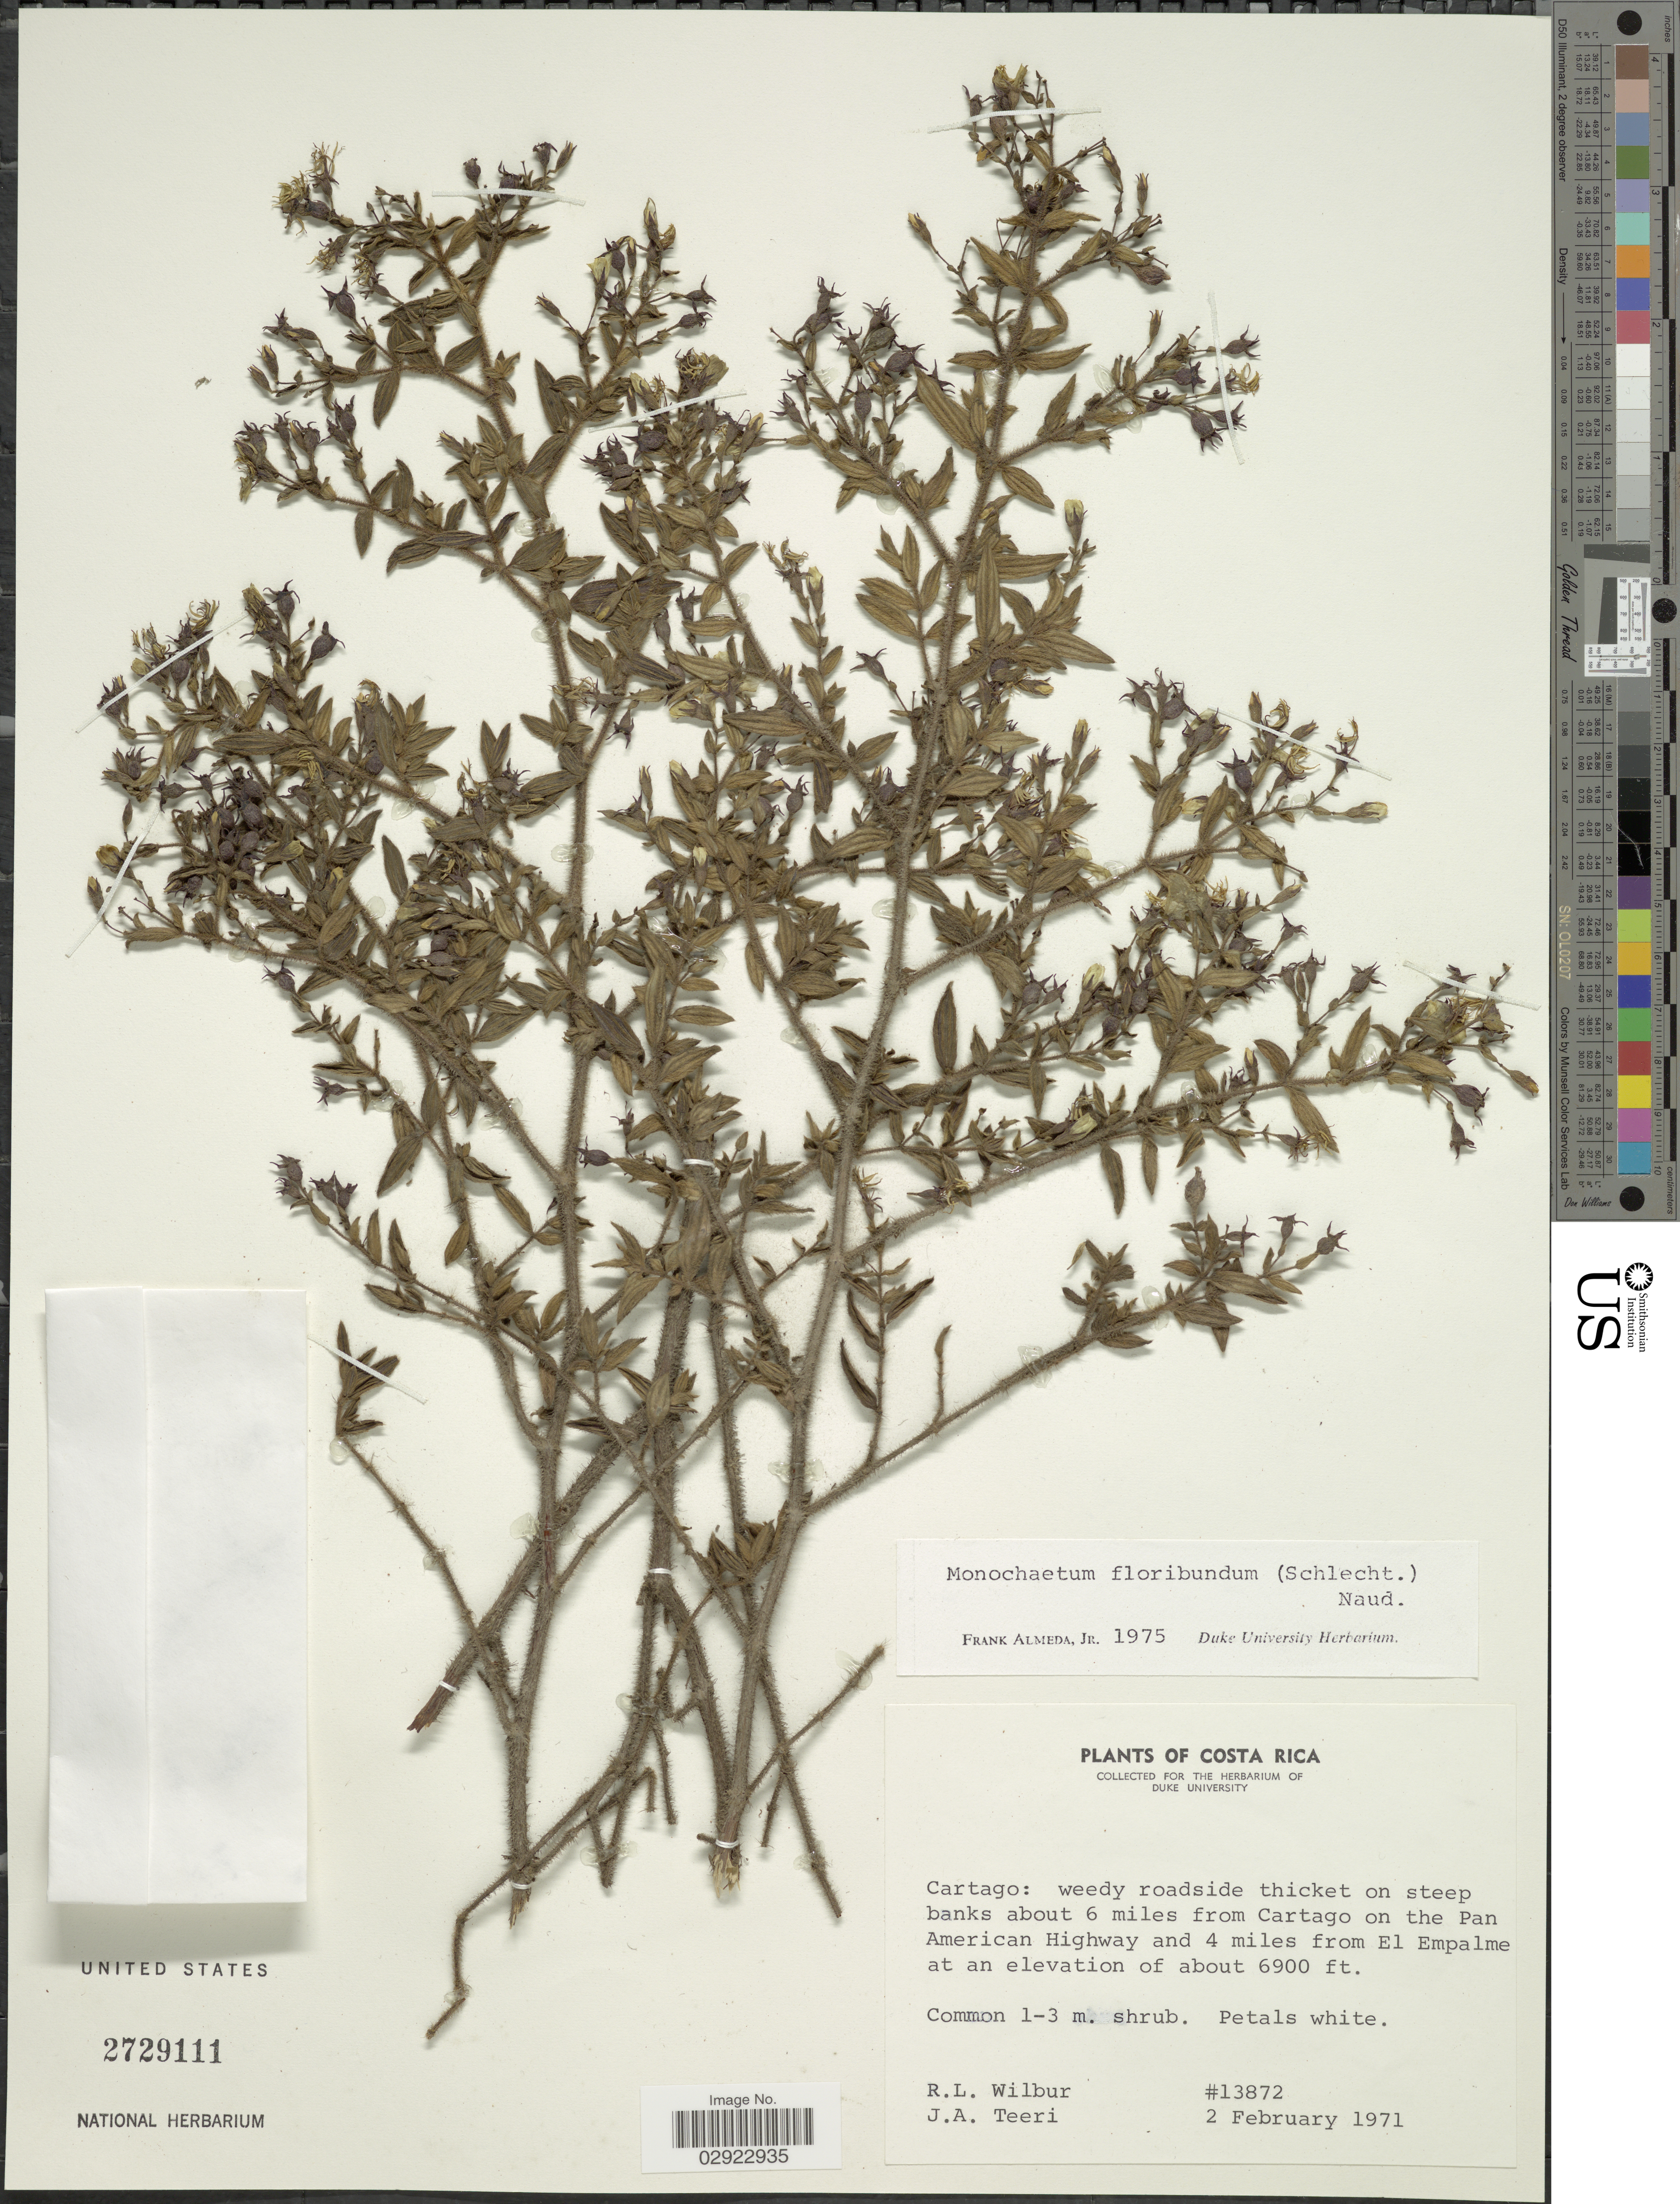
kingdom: Plantae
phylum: Tracheophyta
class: Magnoliopsida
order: Myrtales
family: Melastomataceae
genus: Monochaetum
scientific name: Monochaetum floribundum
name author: (Schltdl.) Naudin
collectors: R. L. Wilbur & J. Teeri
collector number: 13872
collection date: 1971-02-02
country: Costa Rica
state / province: Cartago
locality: Cartago: weedy roadside thicket on steep banks about 6 miles from Cartago on the Pan American Highway and 4 miles from El Empalme.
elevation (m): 2103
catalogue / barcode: US 2729111